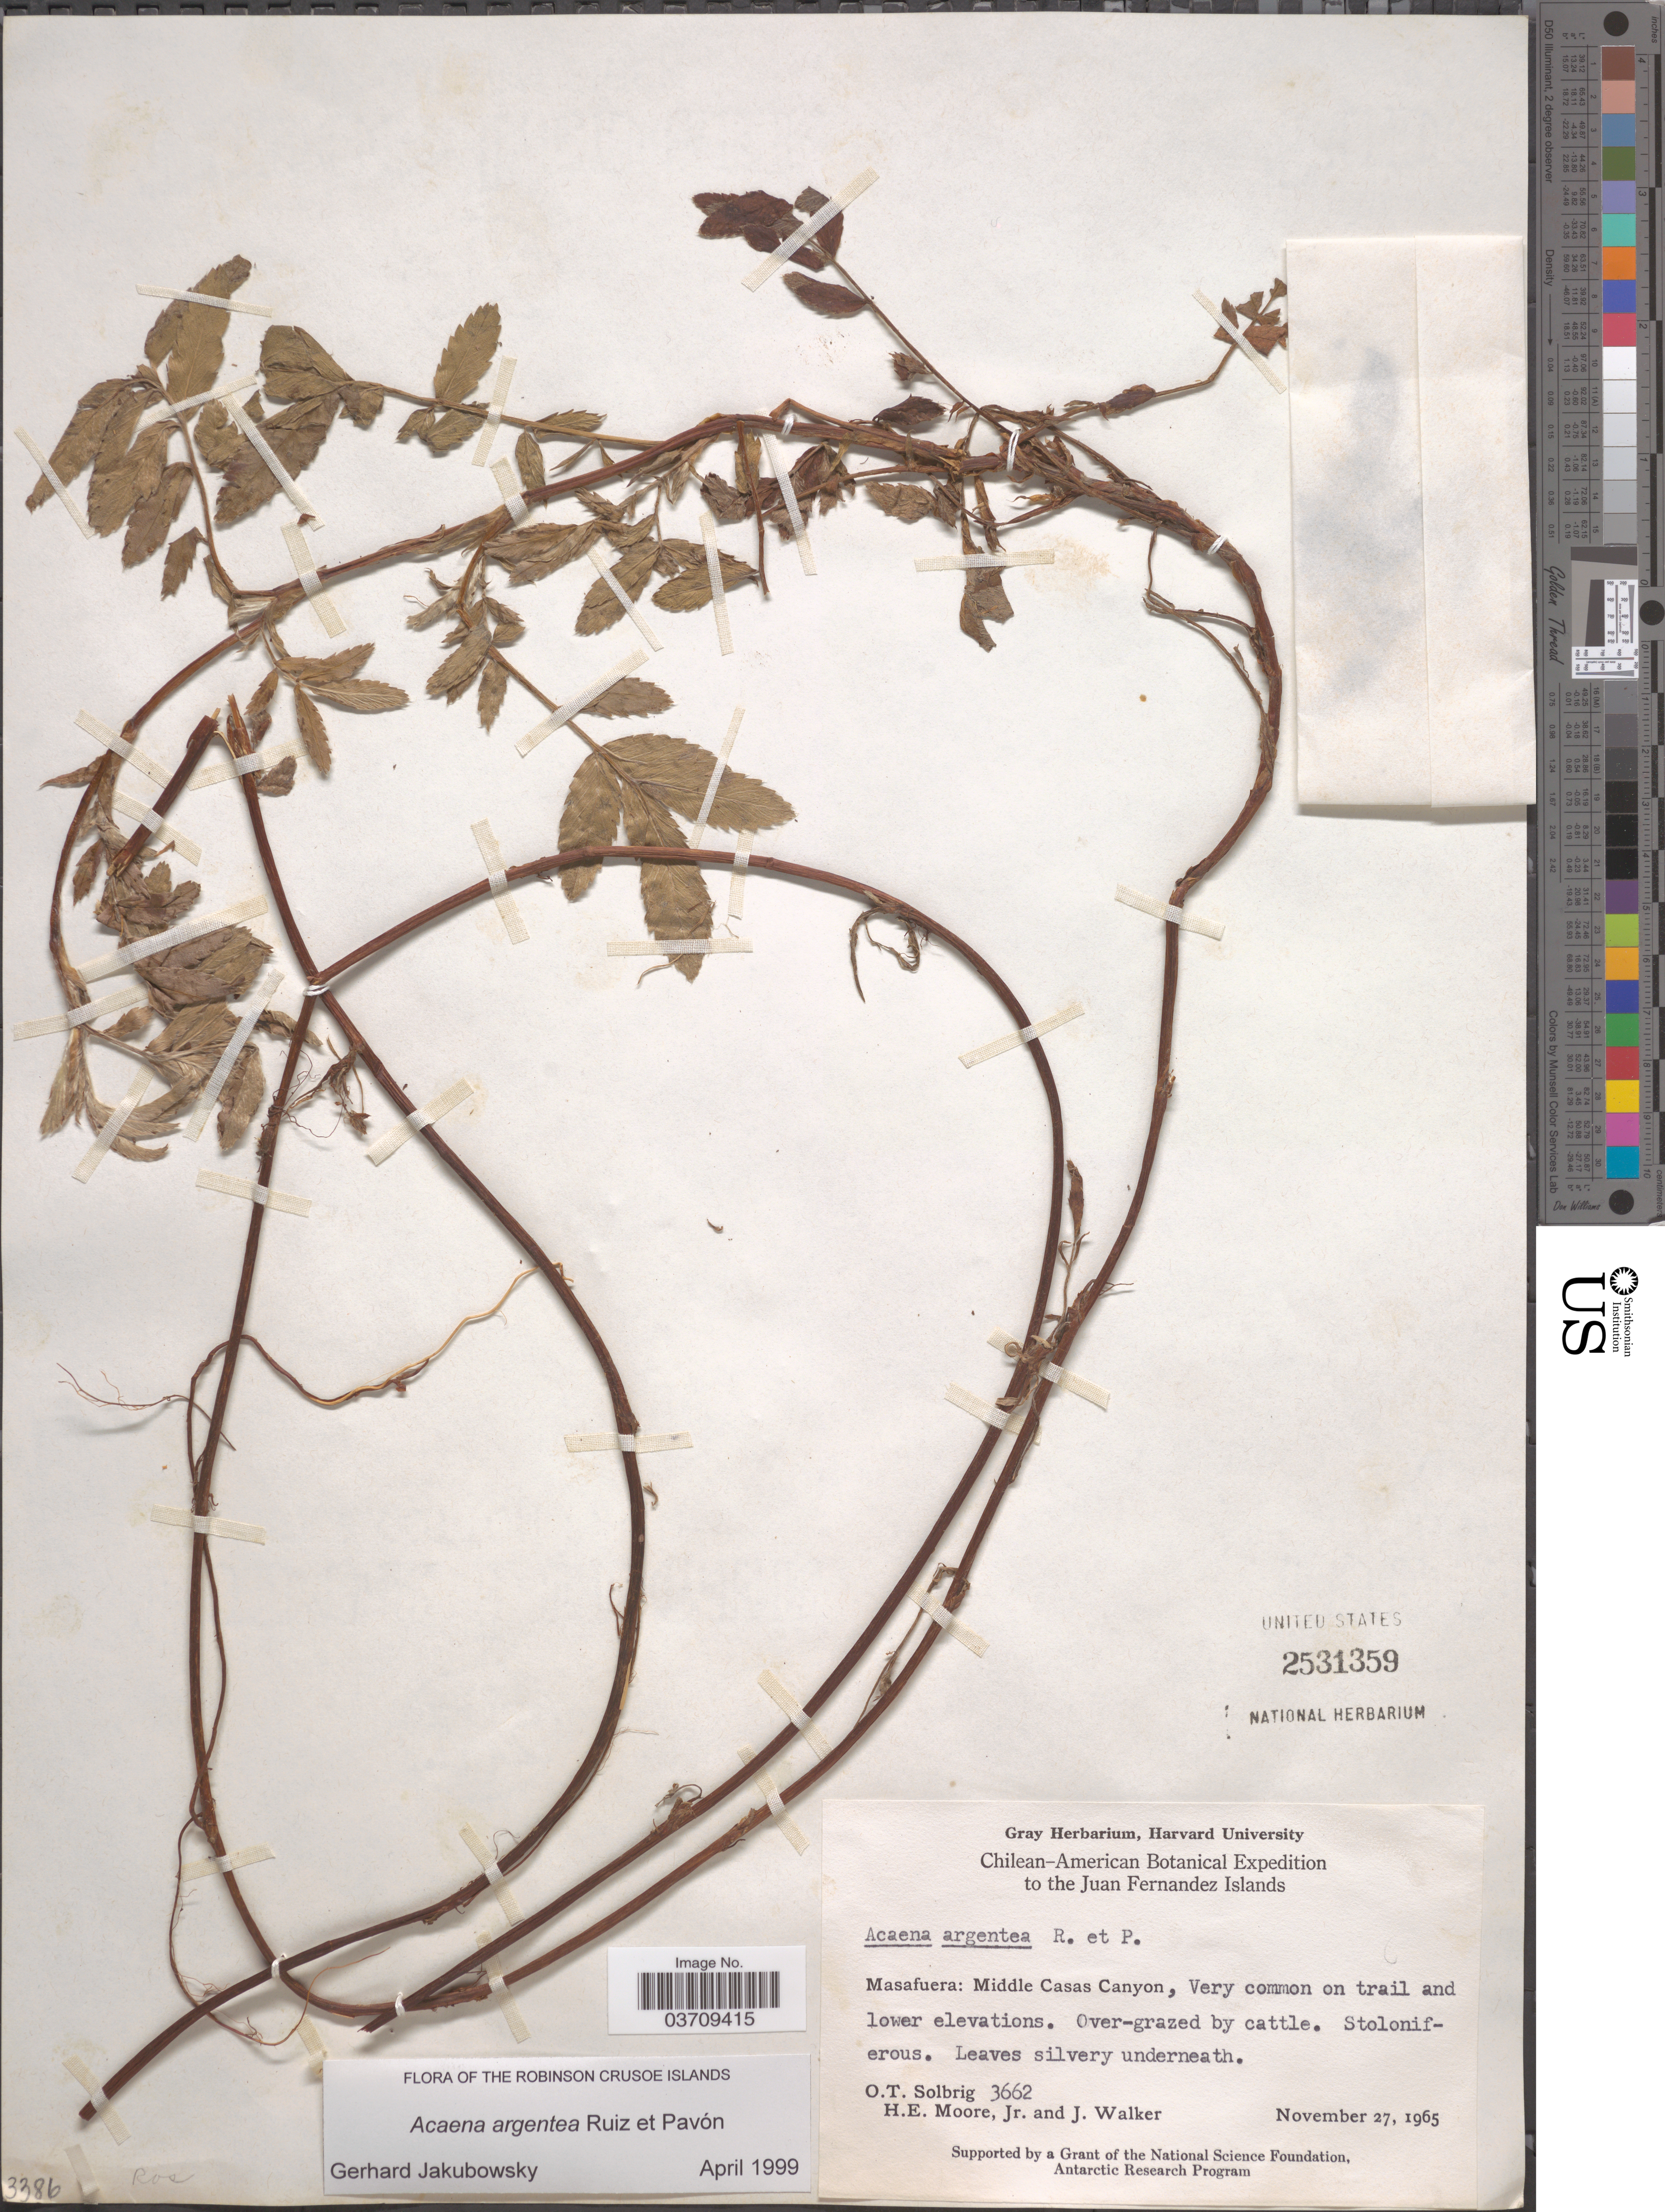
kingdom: Plantae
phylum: Tracheophyta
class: Magnoliopsida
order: Rosales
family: Rosaceae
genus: Acaena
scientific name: Acaena cylindristachya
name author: Ruiz & Pav.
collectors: O. T. Solbrig, H. Moore & J. Walker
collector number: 3662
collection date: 1965-11-27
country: Chile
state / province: Valparaíso (V)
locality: Juan Fernandez Islands. Masafuera: Middle Casas Canyon.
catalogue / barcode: US 2531359